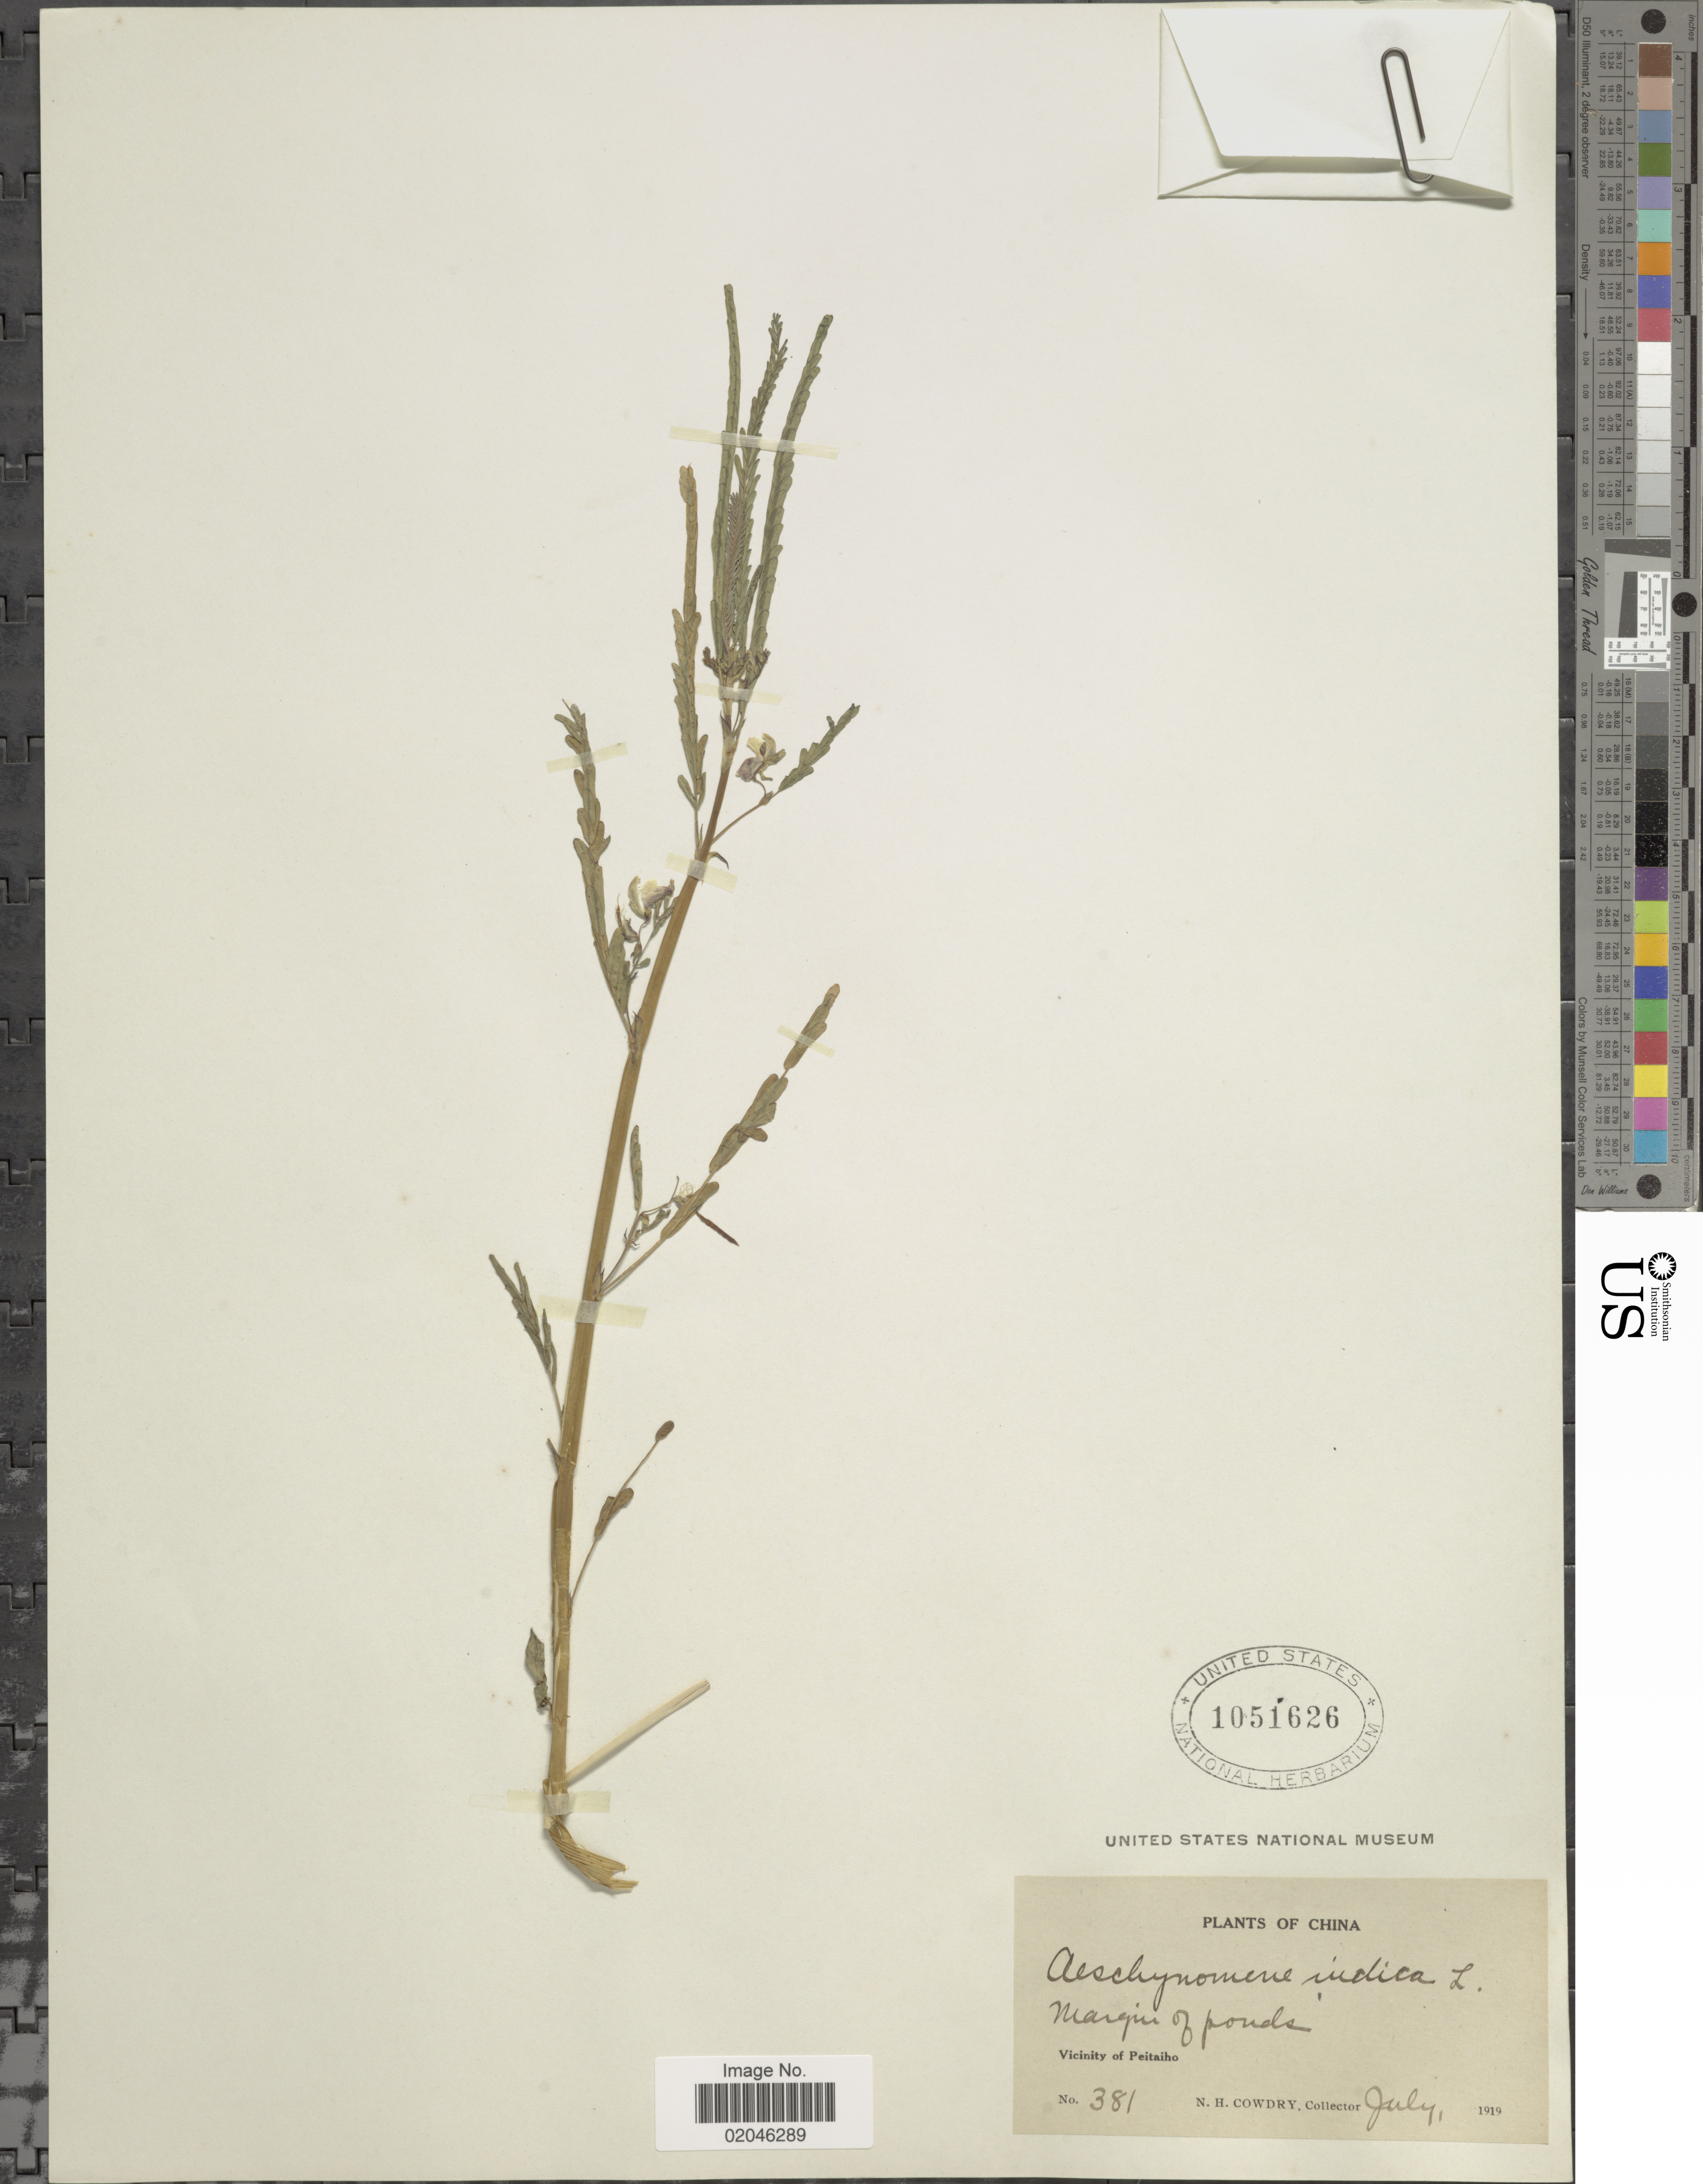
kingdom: Plantae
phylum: Tracheophyta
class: Magnoliopsida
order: Fabales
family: Fabaceae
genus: Aeschynomene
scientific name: Aeschynomene indica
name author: L.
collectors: N. H. Cowdry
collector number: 381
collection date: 1919-07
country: China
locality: Margin of ponds, Vicinity of Peitaho.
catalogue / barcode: US 1051626